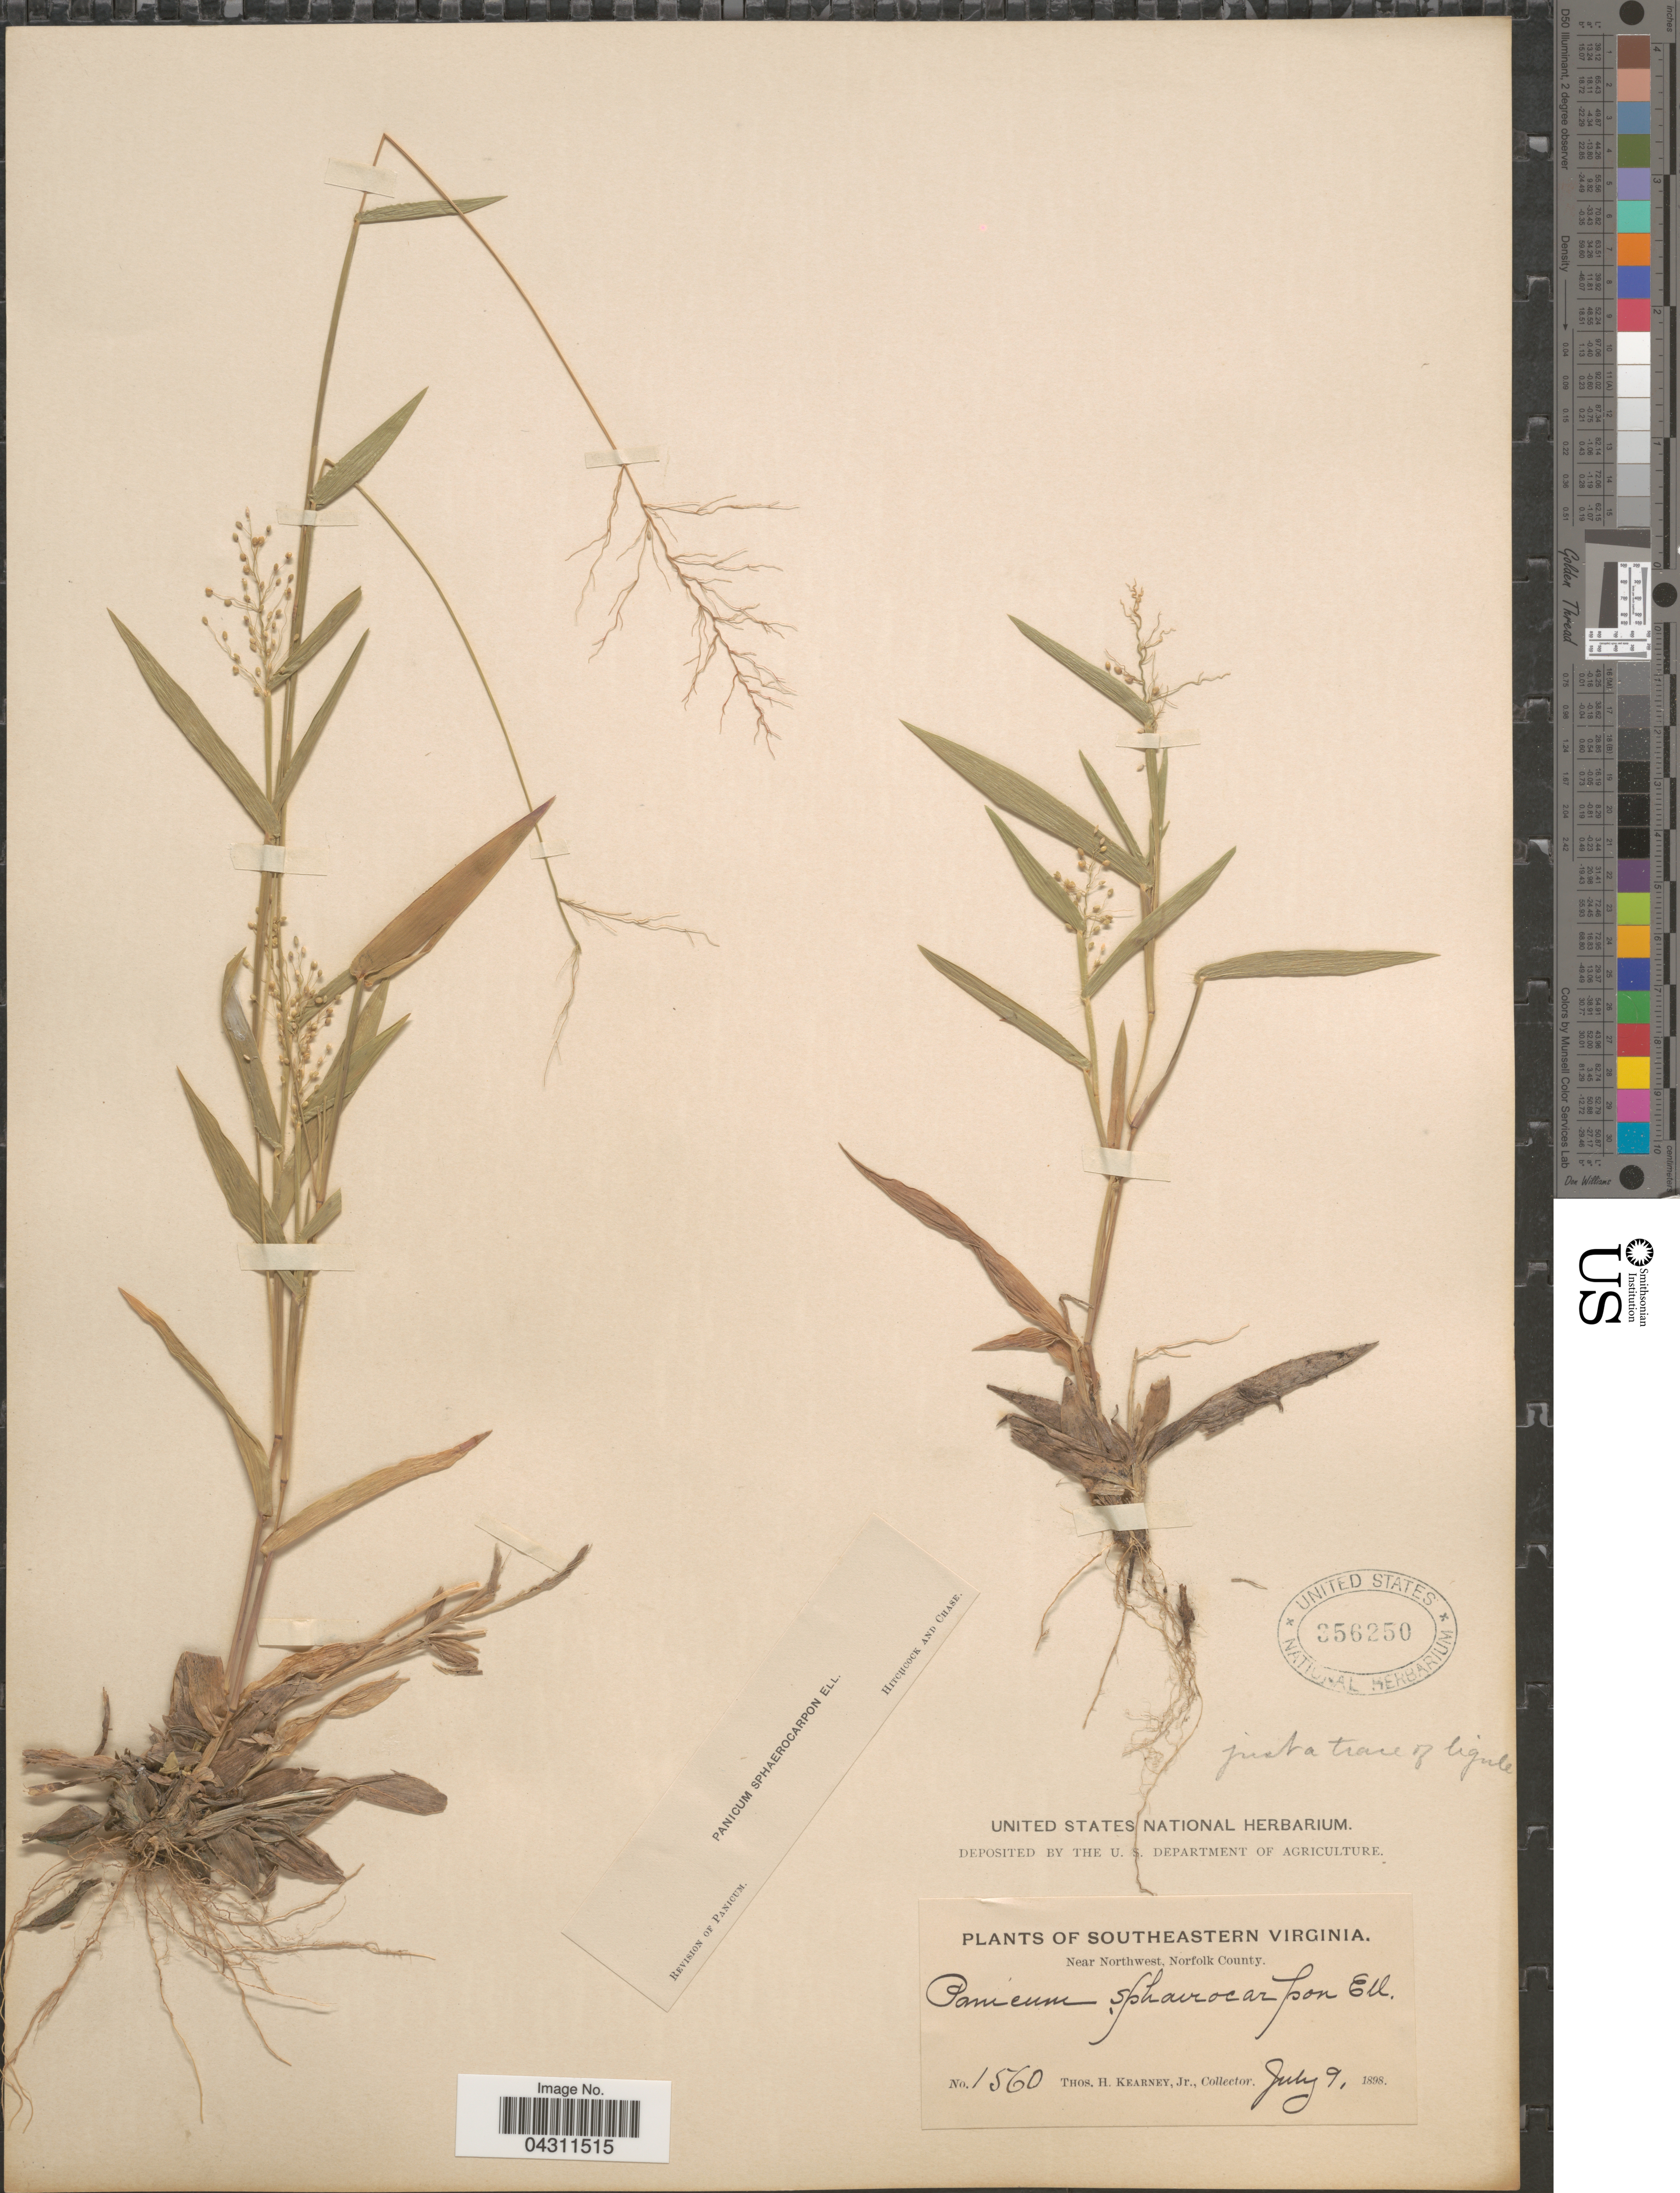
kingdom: Plantae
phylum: Tracheophyta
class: Liliopsida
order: Poales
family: Poaceae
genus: Dichanthelium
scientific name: Dichanthelium sphaerocarpon var. sphaerocarpon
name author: (Elliott) Gould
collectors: T. H. Kearney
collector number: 1560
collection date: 1898-07-09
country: United States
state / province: Virginia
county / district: City of Chesapeake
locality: Southeastern Virginia. Near Northwest, Norfolk County.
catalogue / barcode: US 356250